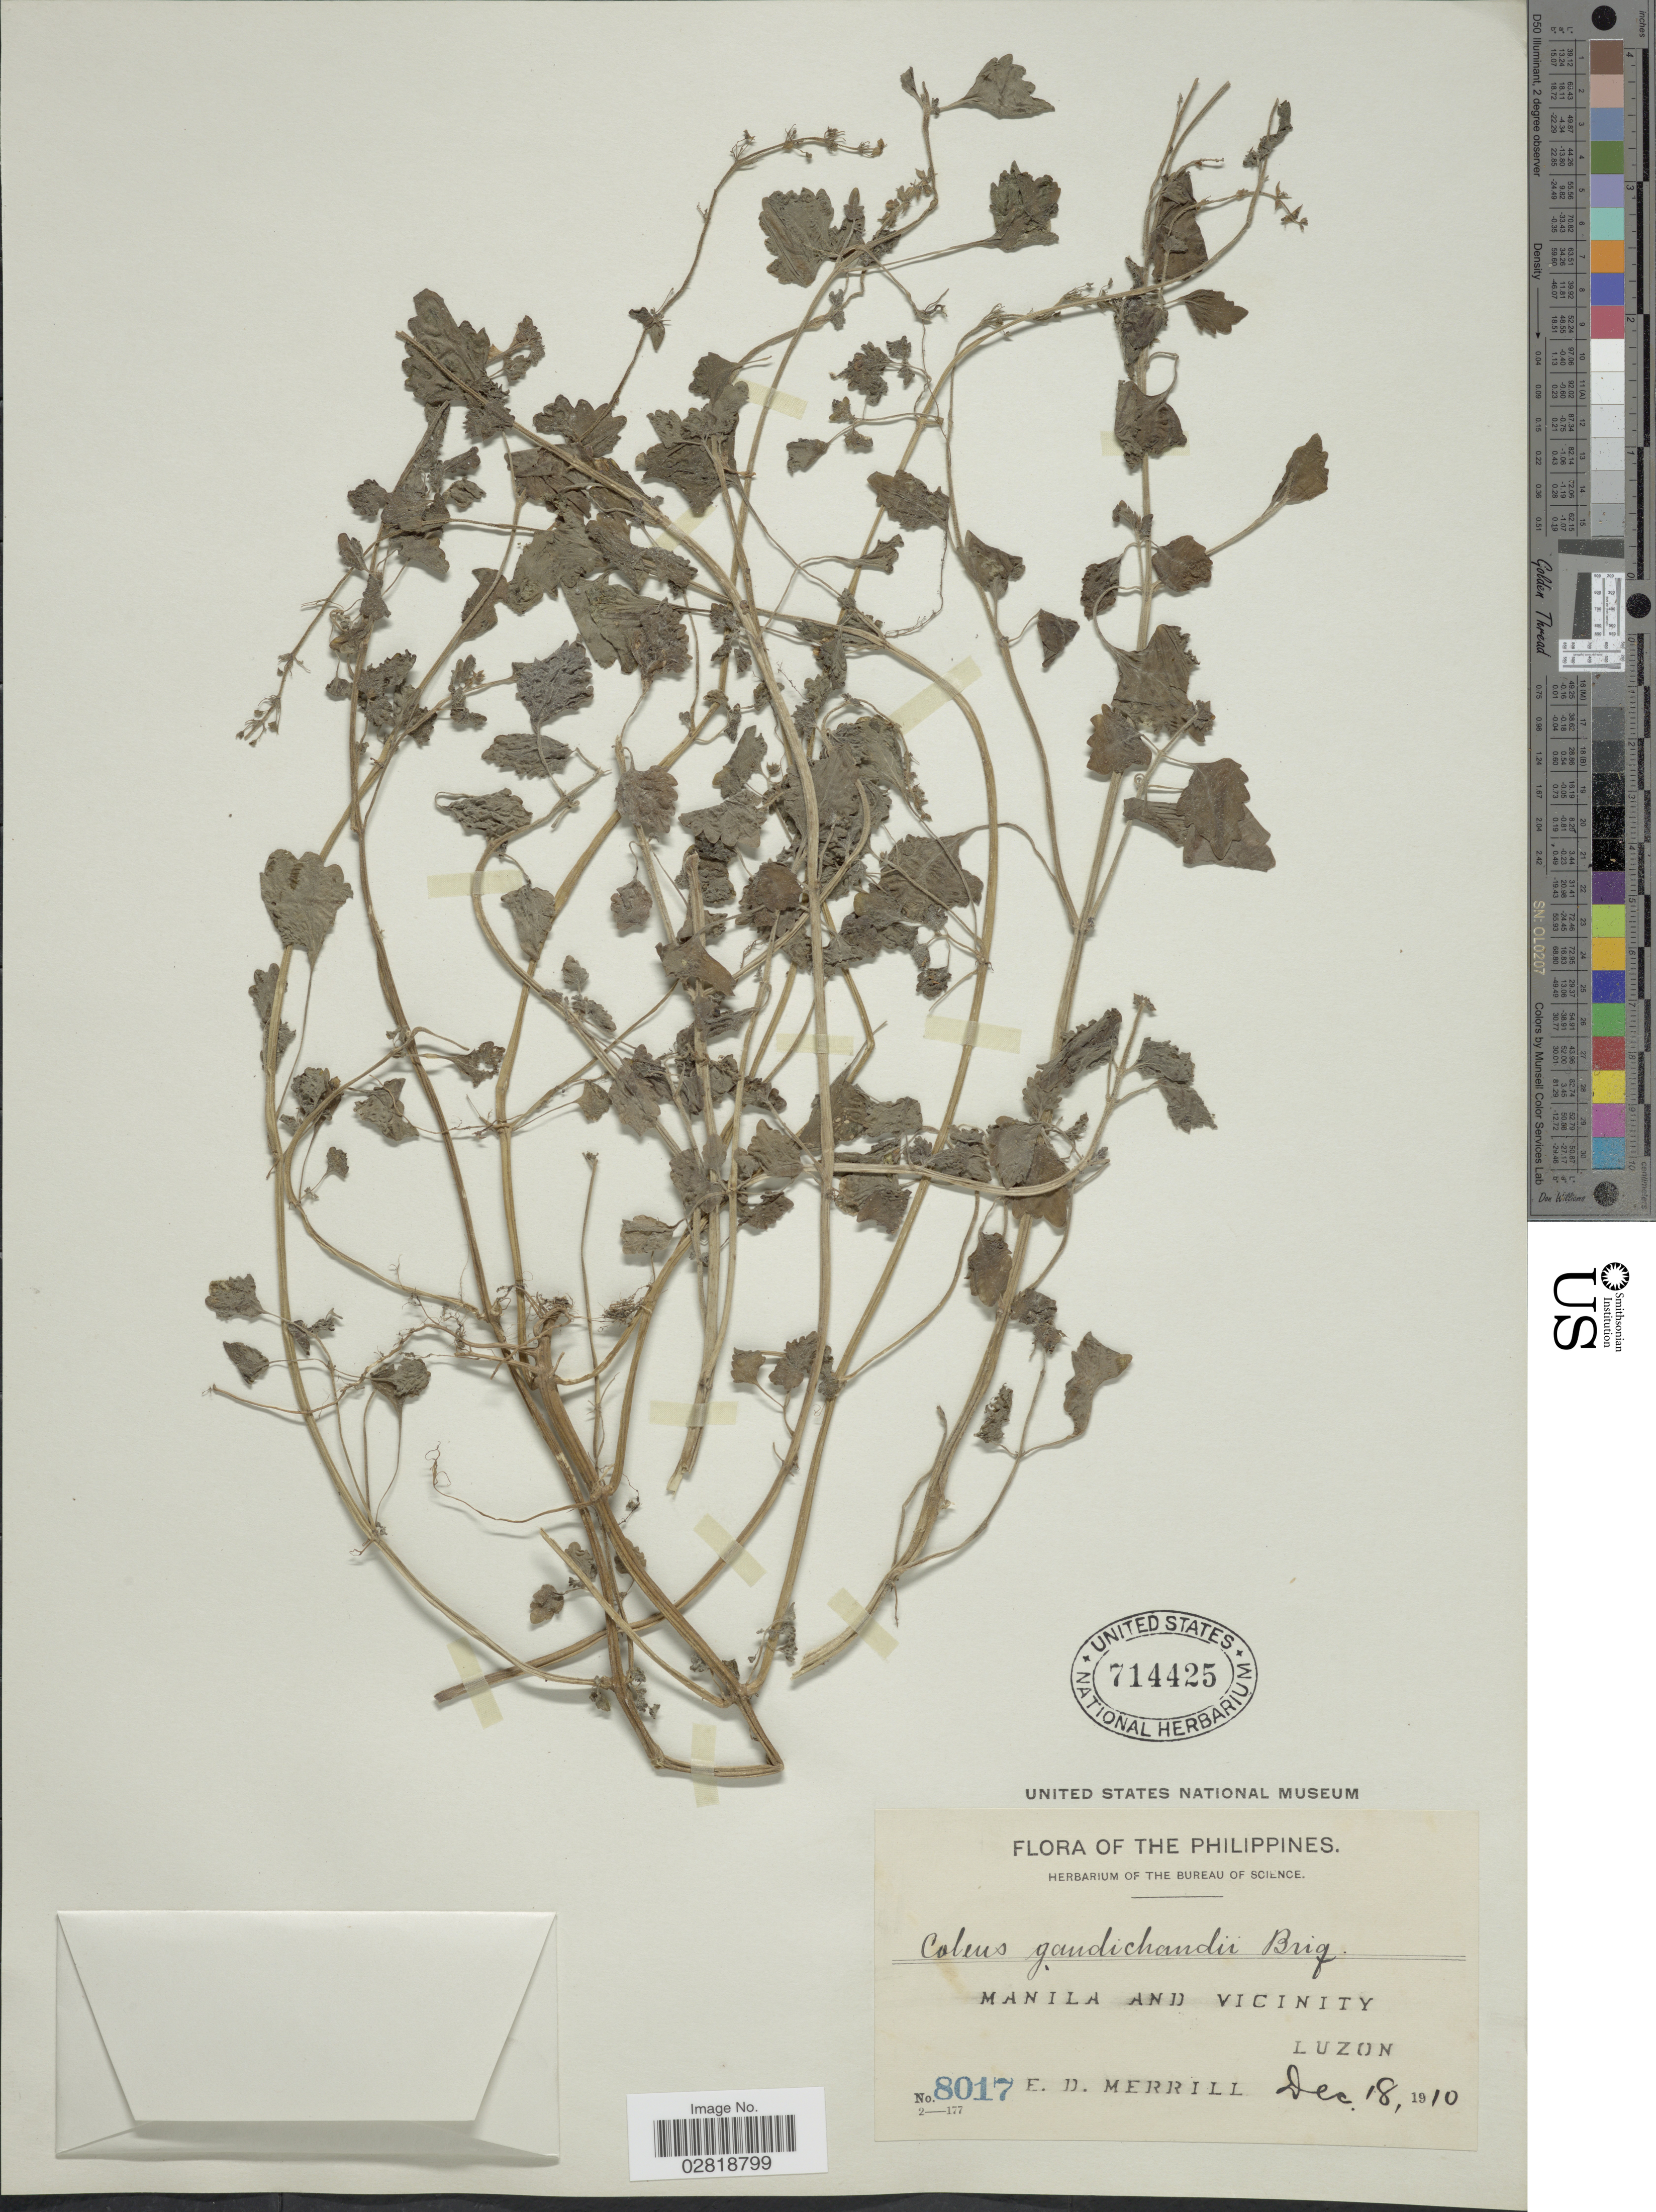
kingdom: Plantae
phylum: Tracheophyta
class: Magnoliopsida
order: Lamiales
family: Lamiaceae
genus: Plectranthus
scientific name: Plectranthus scutellarioides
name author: (L.) R. Br.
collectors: E. D. Merrill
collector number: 8017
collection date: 1910-12-18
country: Philippines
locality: Manila and vicinity. Luzon.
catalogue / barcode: US 714425